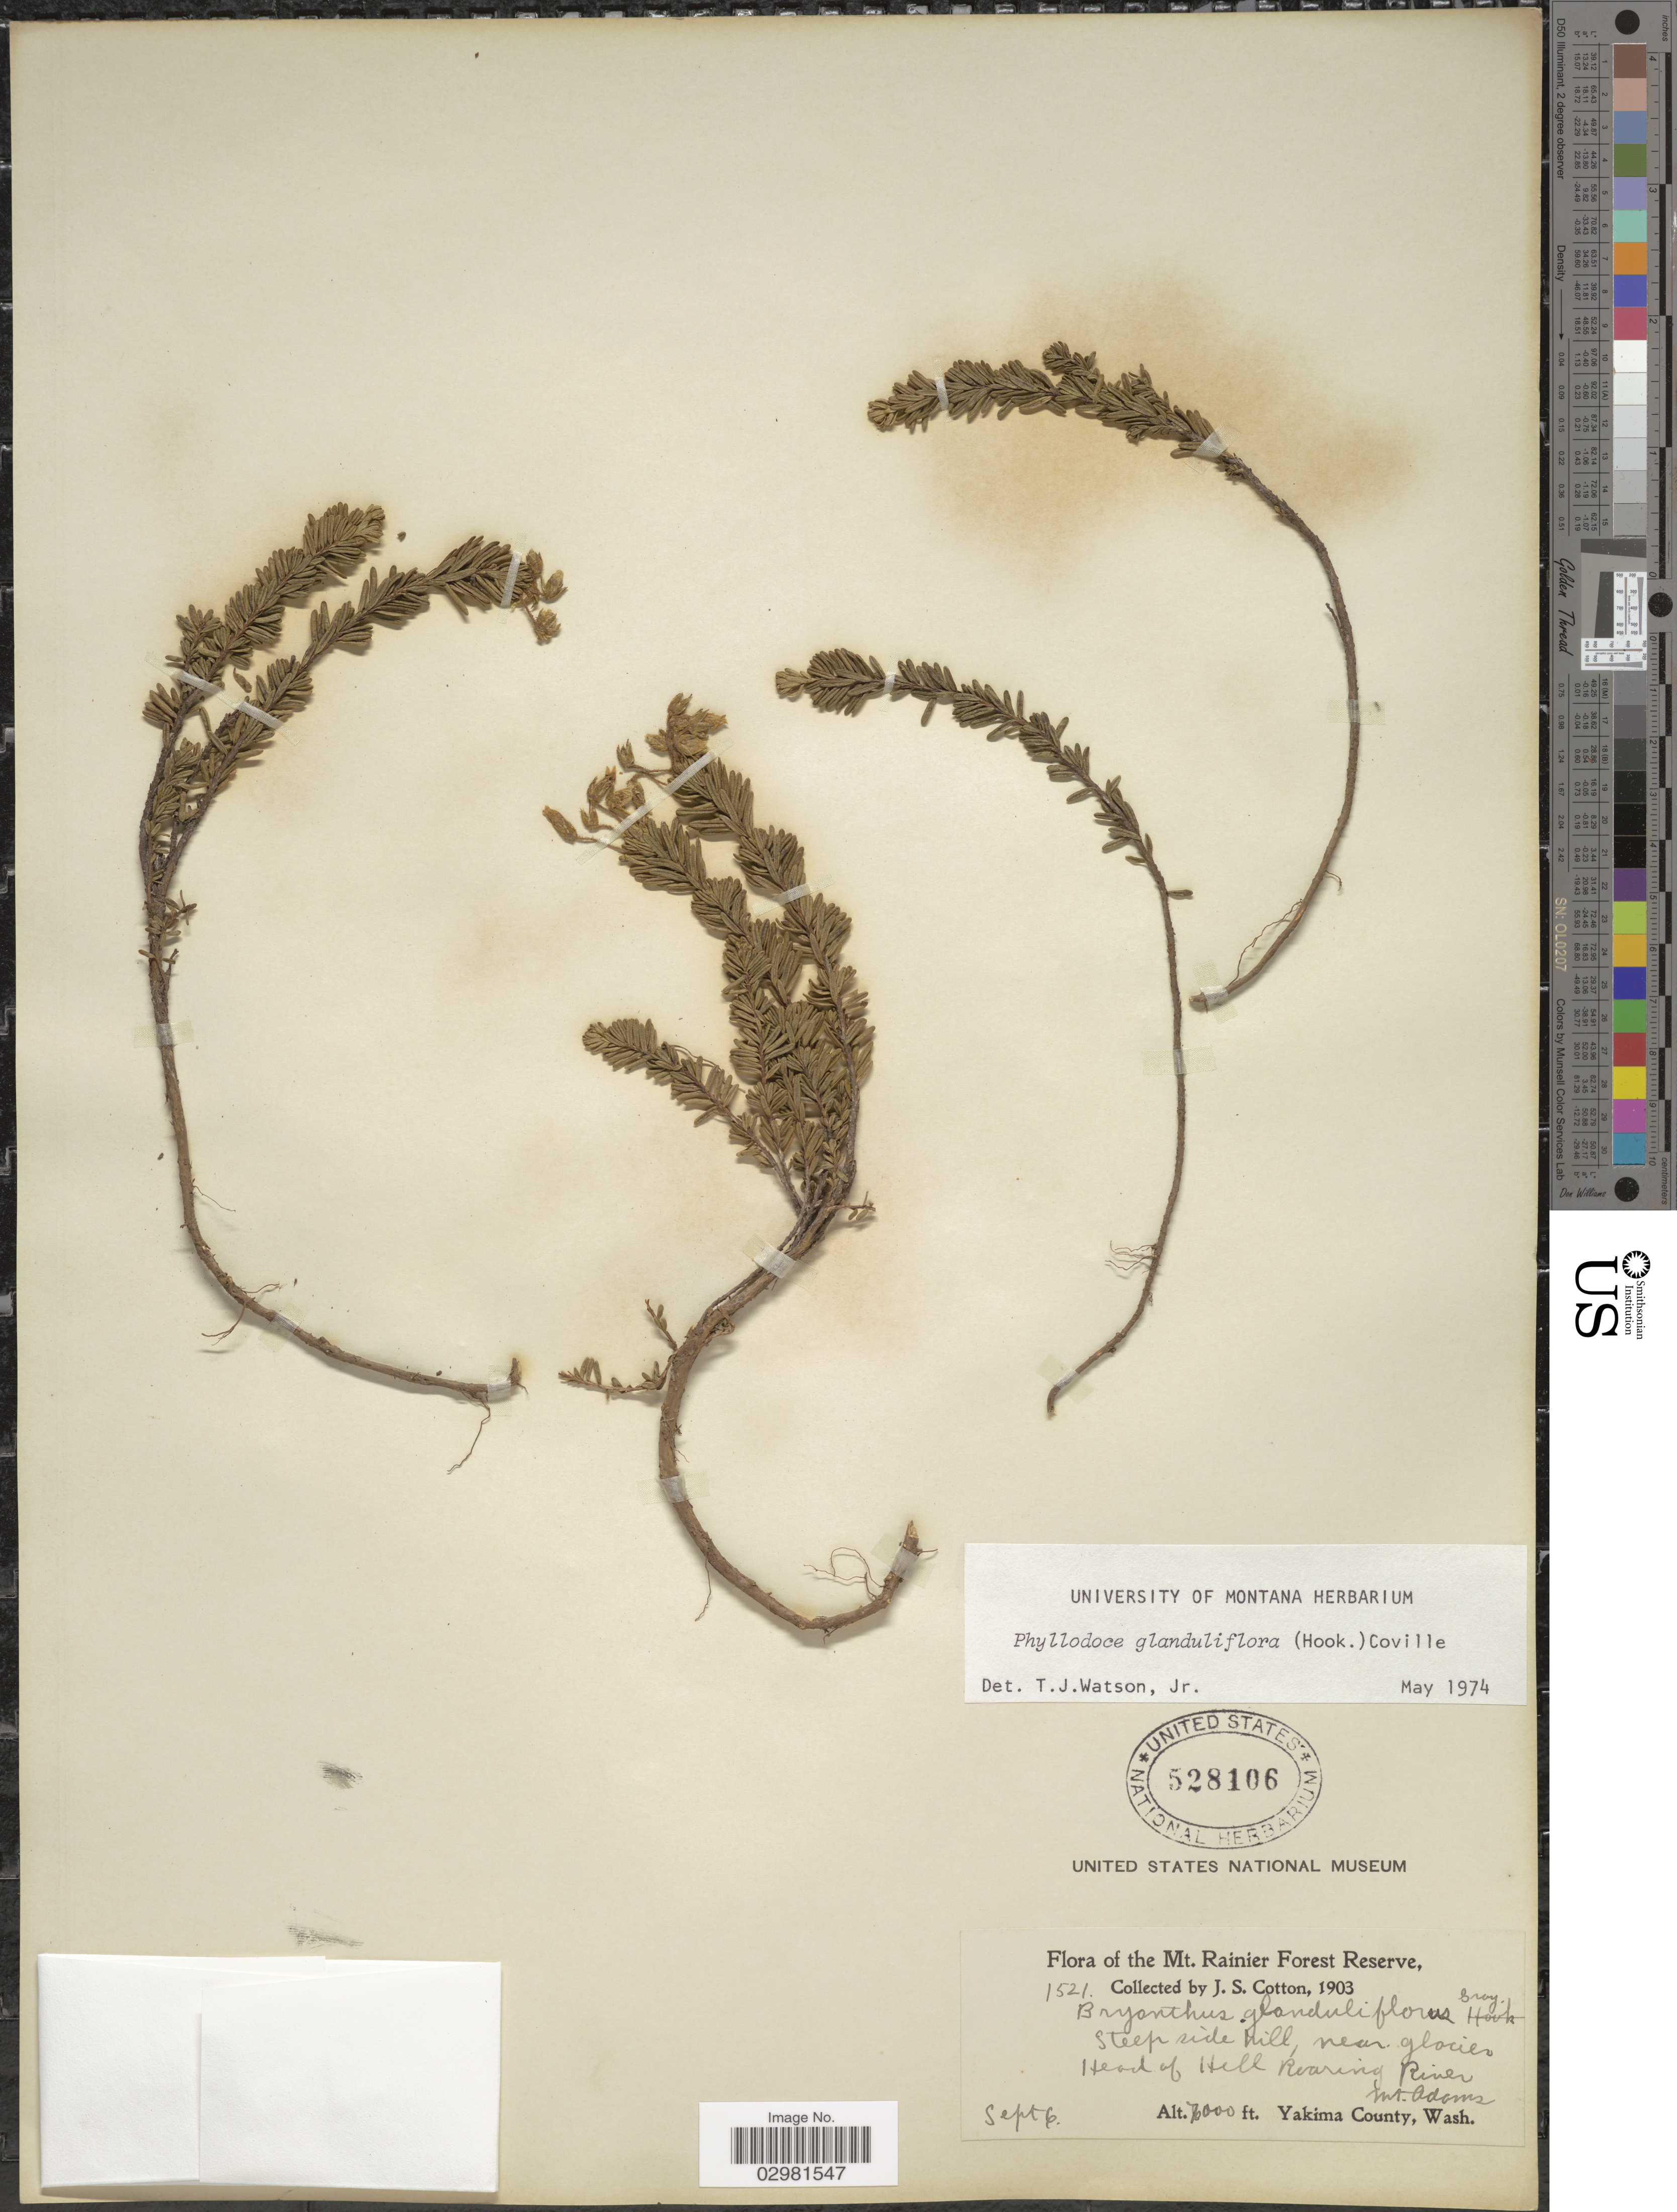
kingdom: Plantae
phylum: Tracheophyta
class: Magnoliopsida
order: Ericales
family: Ericaceae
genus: Phyllodoce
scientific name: Phyllodoce glanduliflora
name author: (Hook.) Coville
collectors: J. S. Cotton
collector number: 1521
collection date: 1903-09-06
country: United States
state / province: Washington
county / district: Yakima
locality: The Mt. Rainier Forest Reserve, steep side hill, near glacier, Head of Hill Rearing River, Mt. Adams.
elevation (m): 2134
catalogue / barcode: US 528106